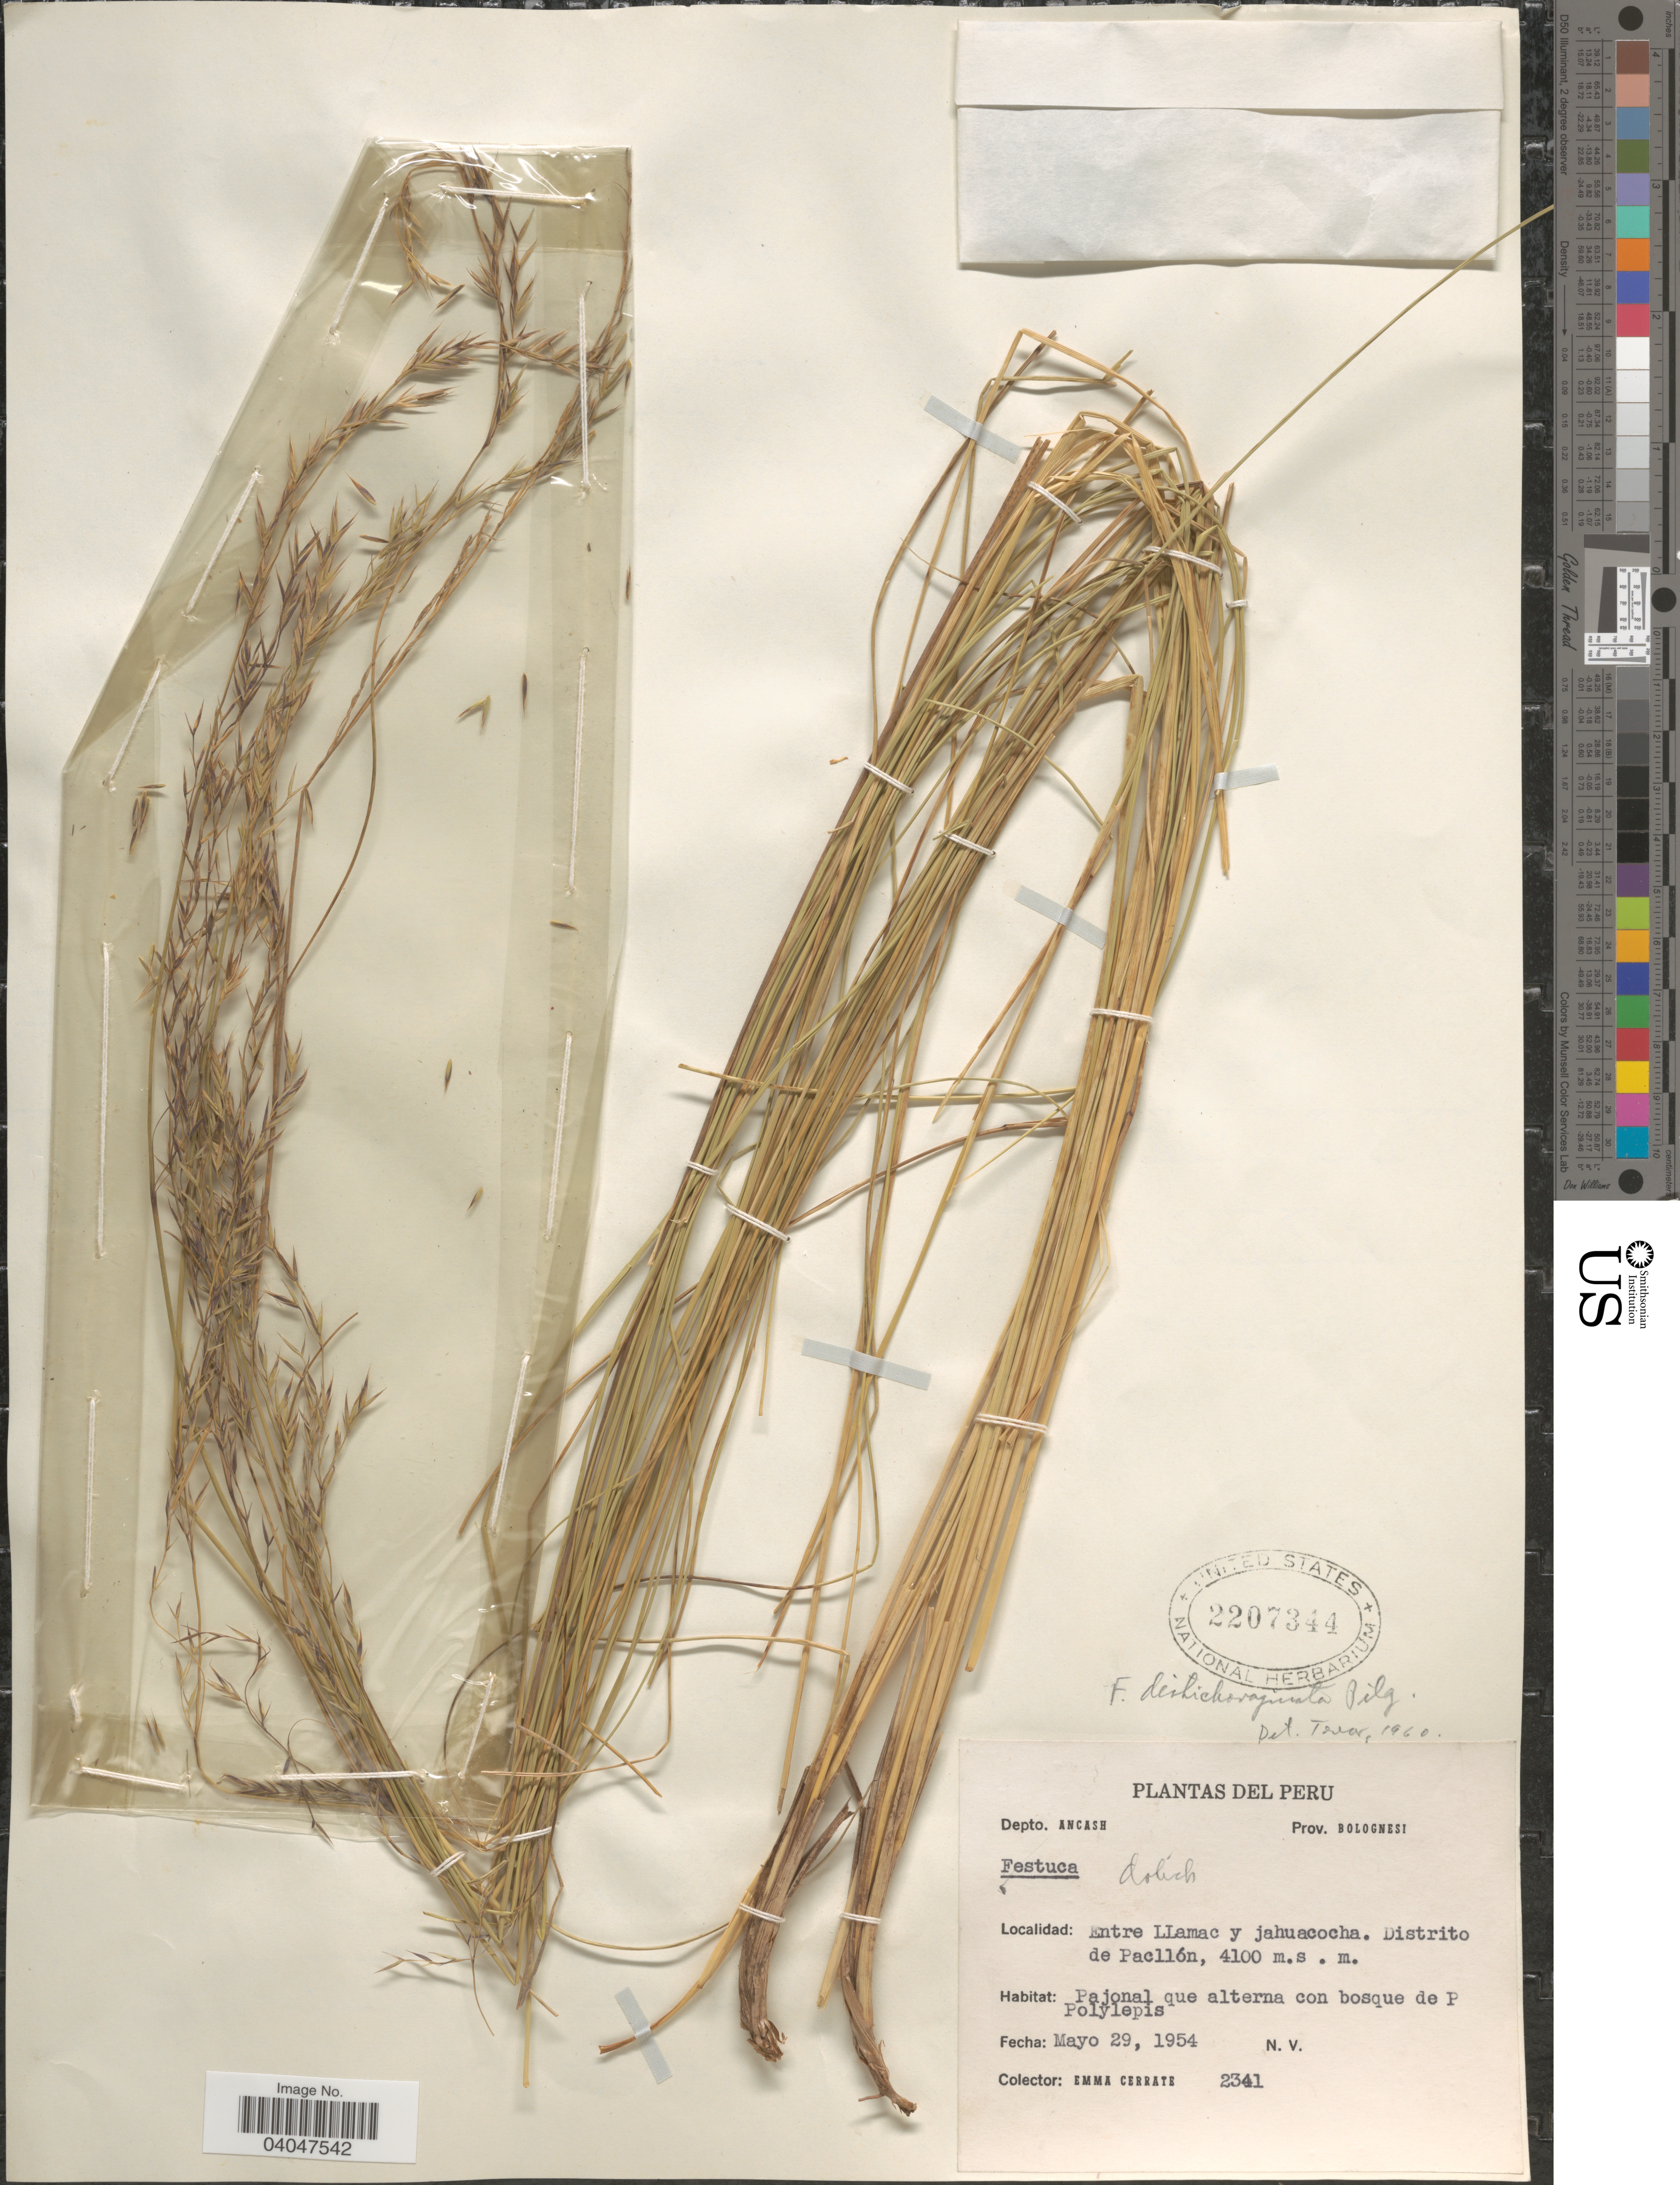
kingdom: Plantae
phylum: Tracheophyta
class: Liliopsida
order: Poales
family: Poaceae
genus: Festuca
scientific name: Festuca distichovaginata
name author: Pilg.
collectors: E. Cerrate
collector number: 2341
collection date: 1954-05-29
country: Peru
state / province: Ancash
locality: Depto. Ancash. Prov. Bolognesi. Entre Llamac y jahuacocha. Distrito de Pacllón.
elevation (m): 4100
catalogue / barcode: US 2207344